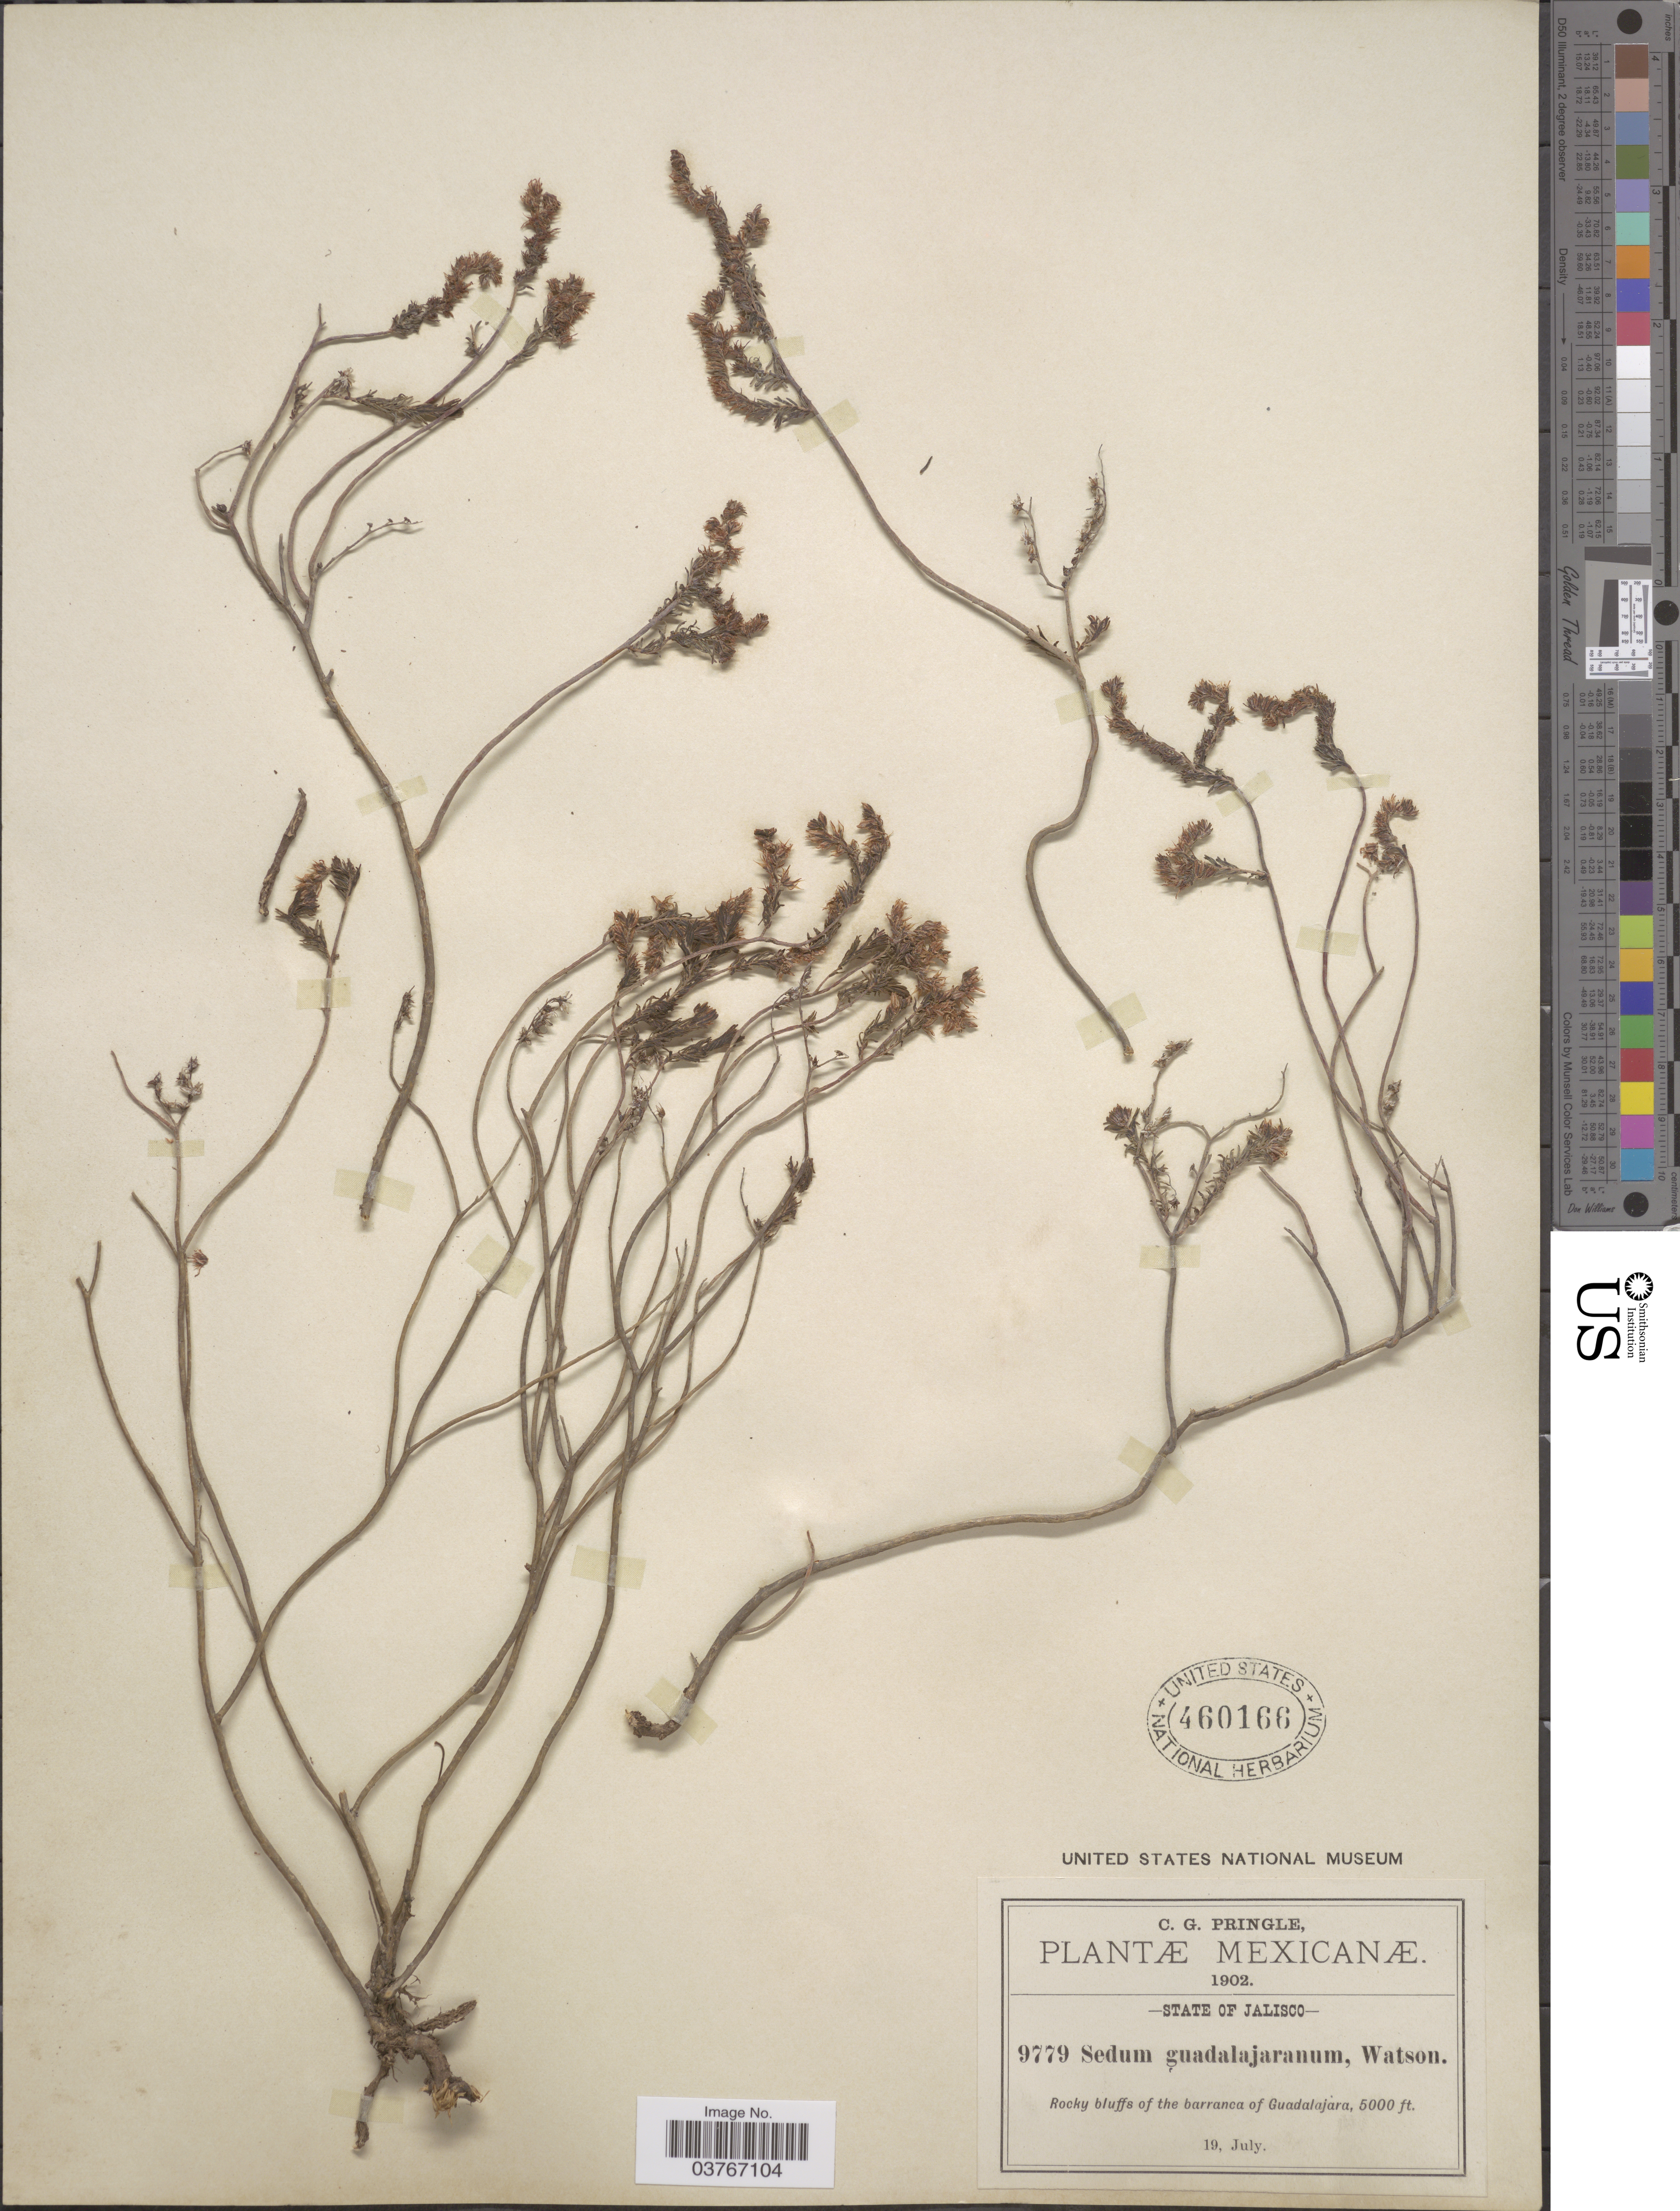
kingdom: Plantae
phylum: Tracheophyta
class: Magnoliopsida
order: Saxifragales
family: Crassulaceae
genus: Sedum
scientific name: Sedum guadalajaranum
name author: S. Watson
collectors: C. G. Pringle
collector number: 9779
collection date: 1902-07-19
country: Mexico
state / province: Jalisco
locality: Rocky bluffs of the barranca of Guadalajara.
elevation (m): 1524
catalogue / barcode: US 460166